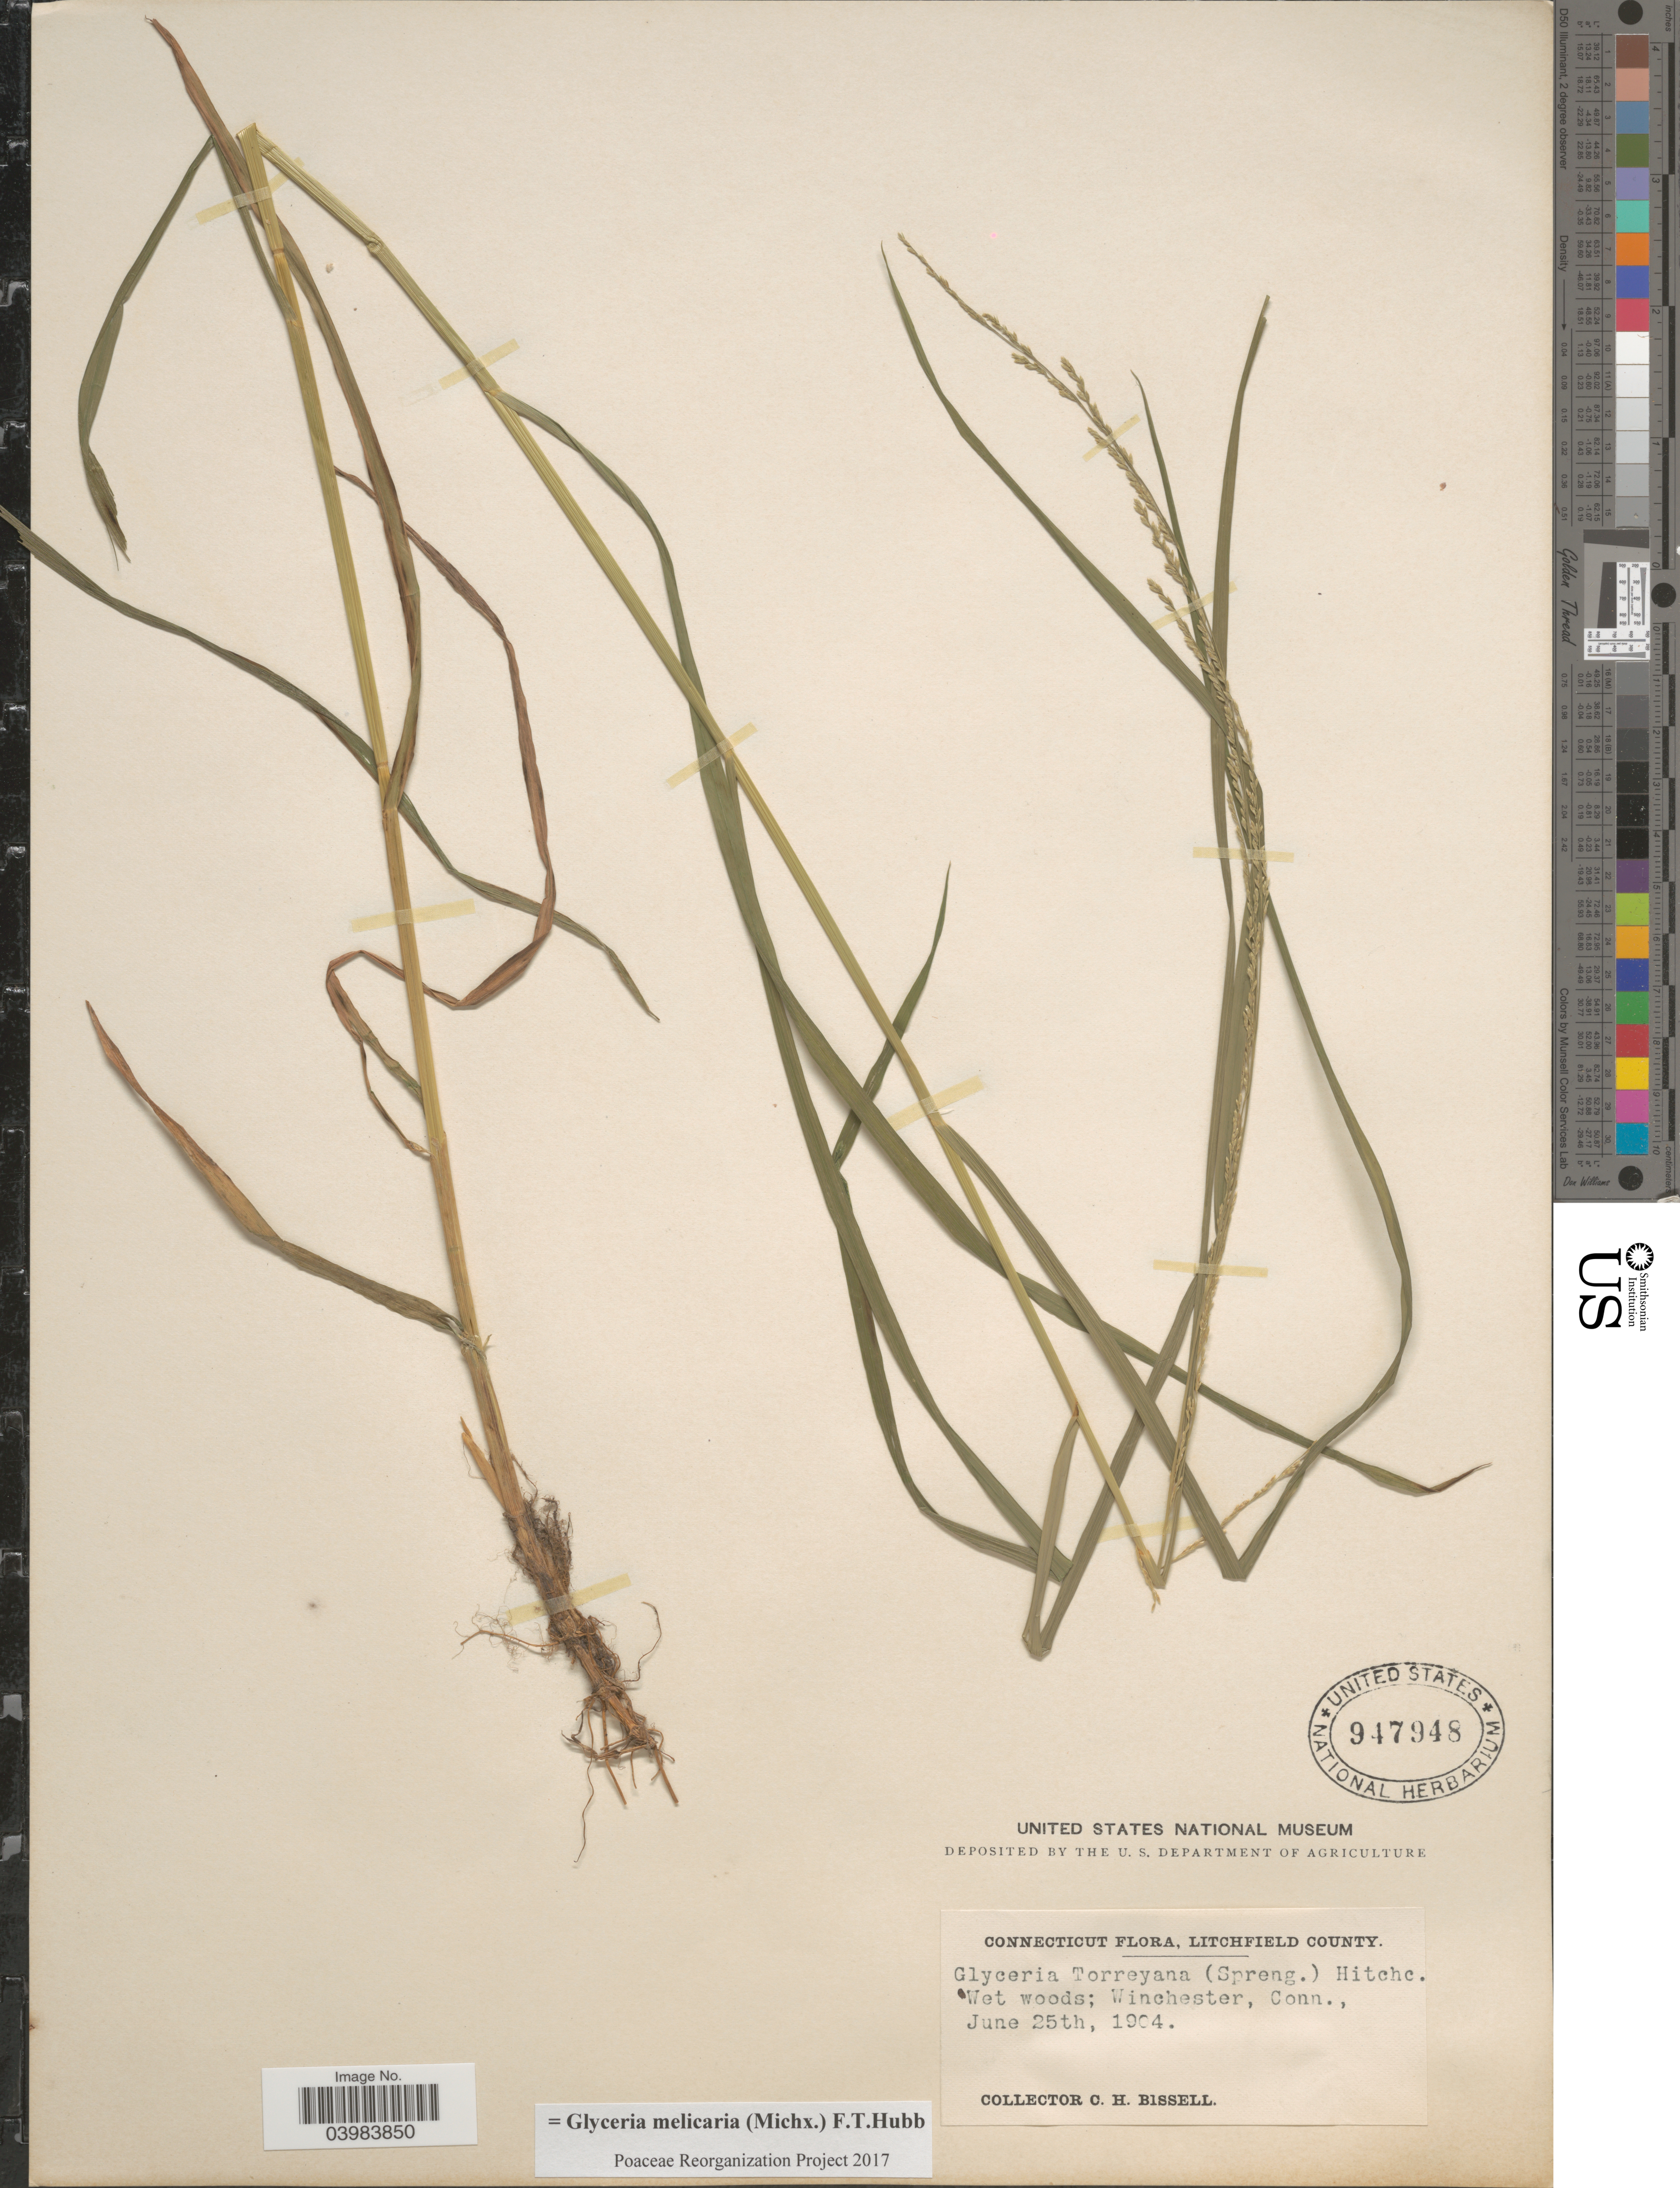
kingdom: Plantae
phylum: Tracheophyta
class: Liliopsida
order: Poales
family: Poaceae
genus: Glyceria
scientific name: Glyceria melicaria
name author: (Michx.) F.T. Hubb.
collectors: C. Bissell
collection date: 1904-06-25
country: United States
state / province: Connecticut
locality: Litchfield County. Winchester.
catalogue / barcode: US 947948